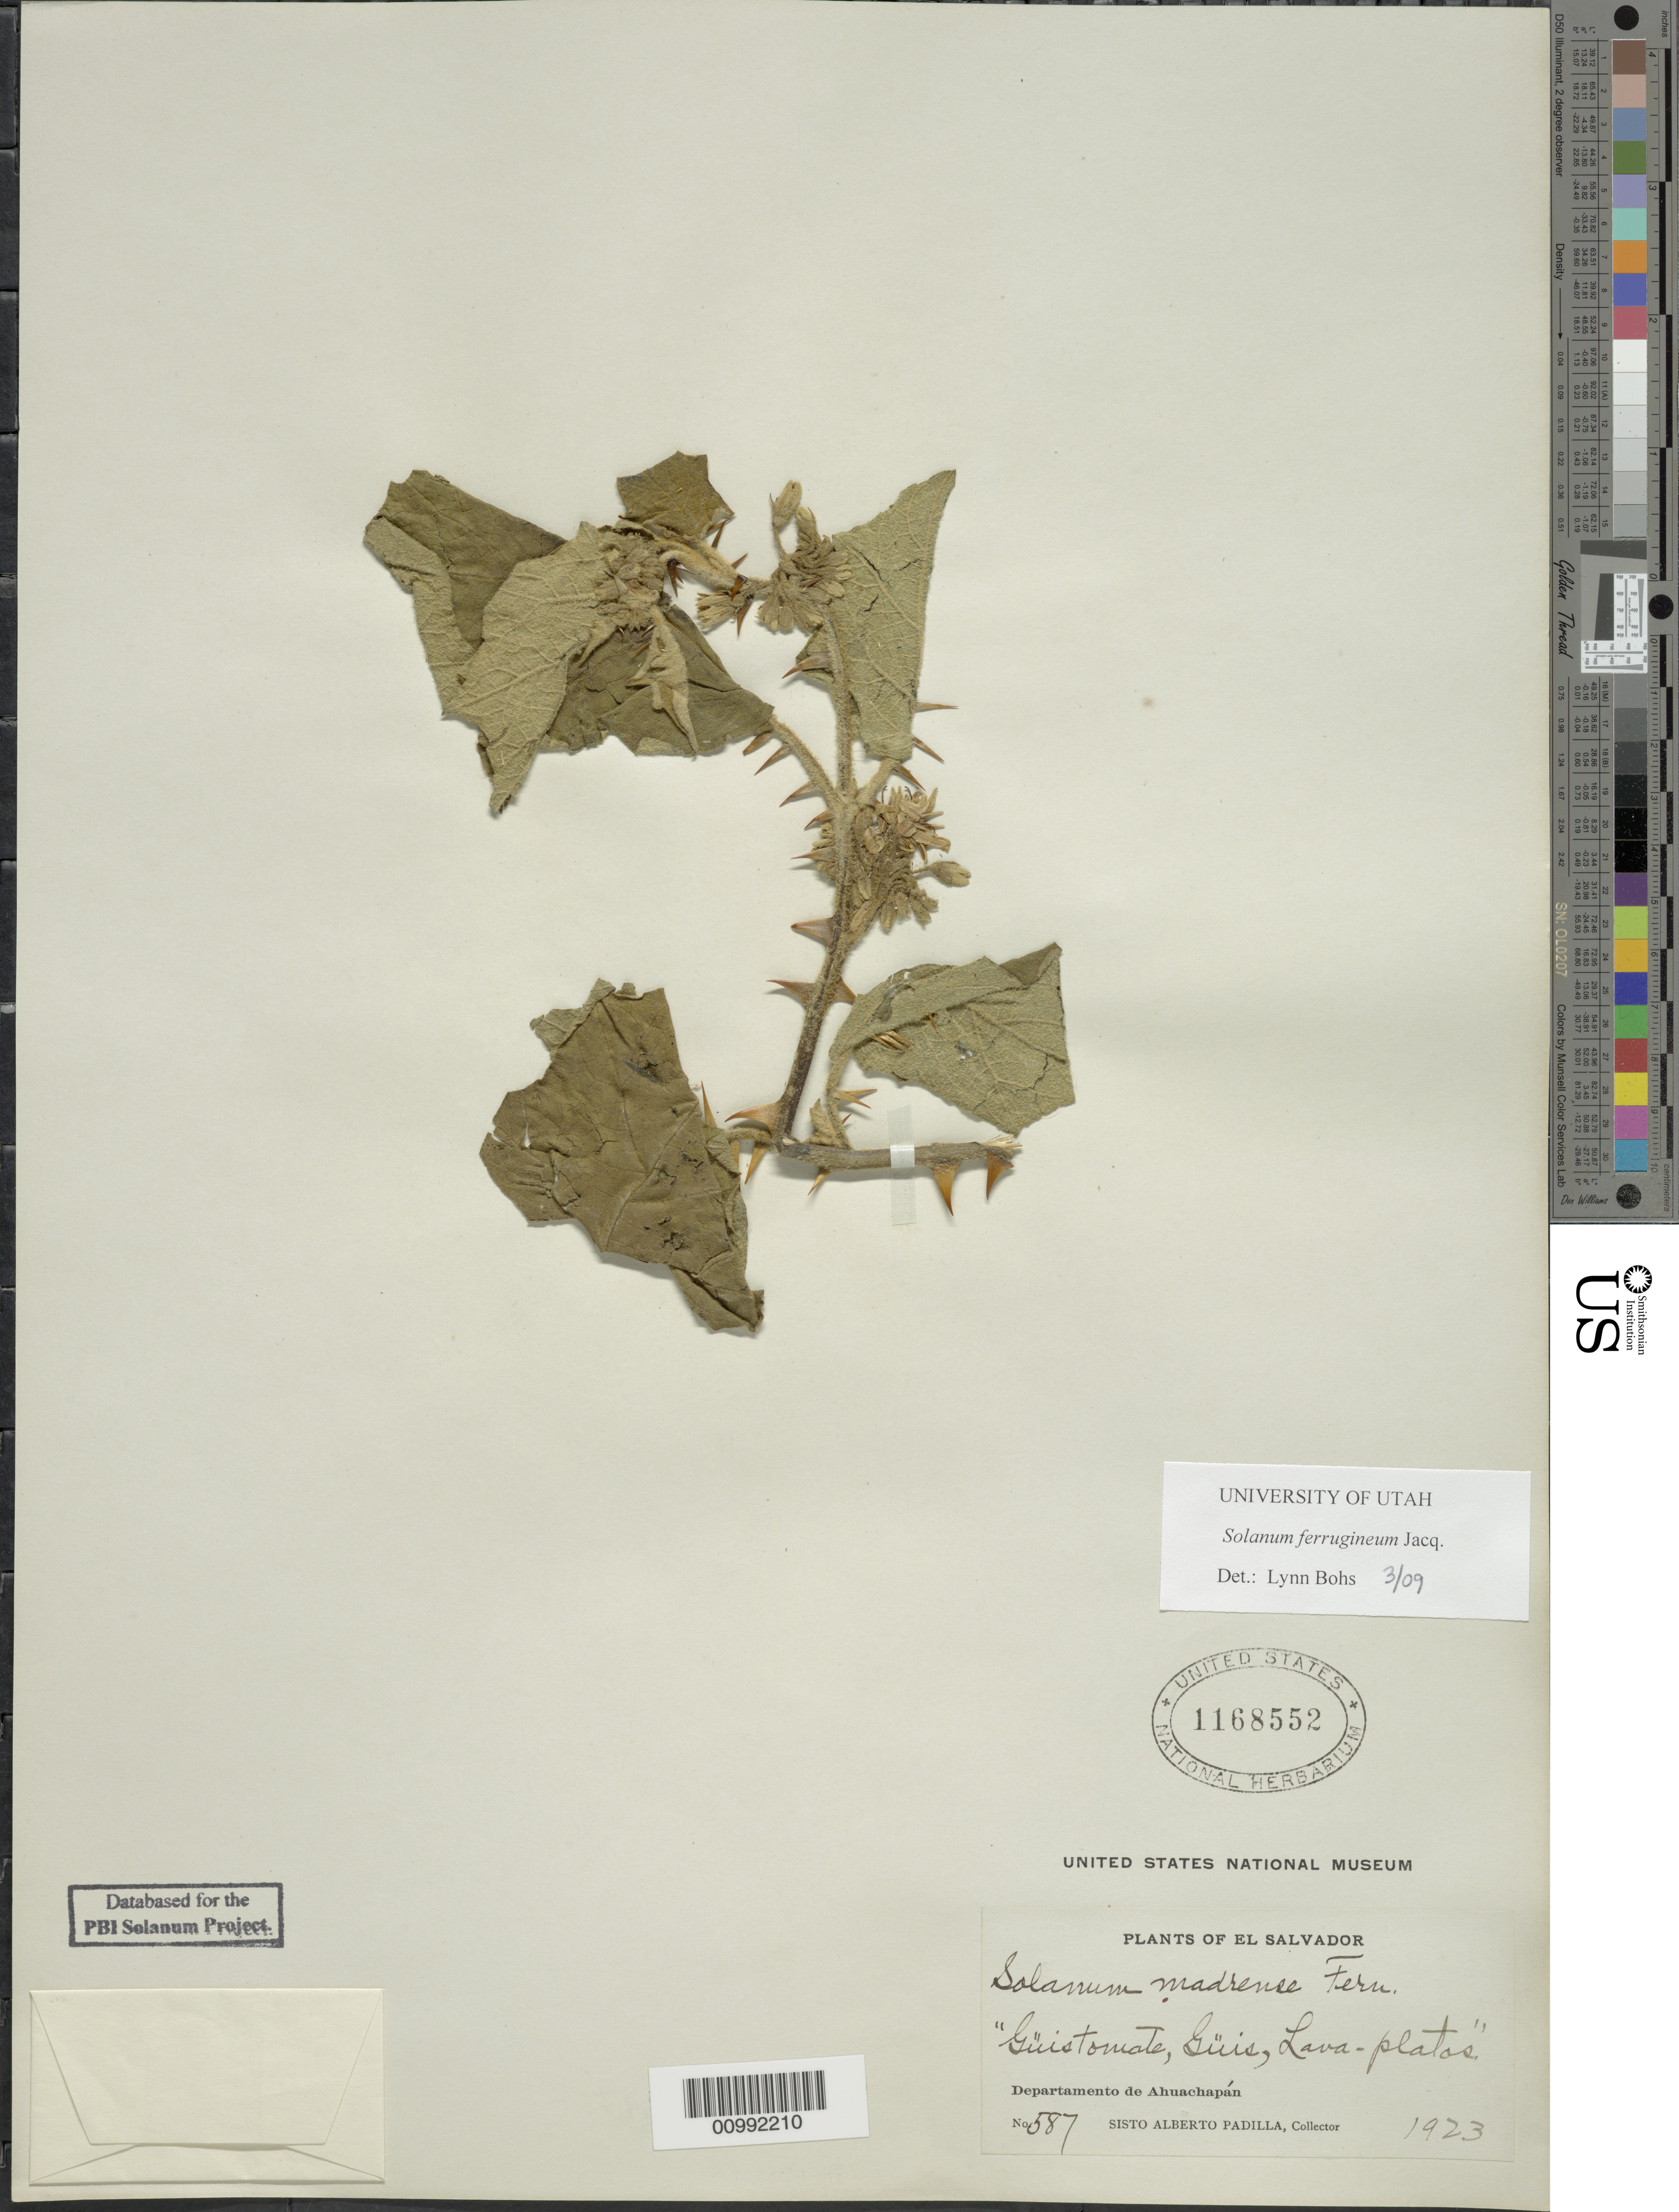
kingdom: Plantae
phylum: Tracheophyta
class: Magnoliopsida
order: Solanales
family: Solanaceae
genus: Solanum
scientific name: Solanum ferrugineum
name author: Jacq.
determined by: Bohs, L. A.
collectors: S. A. Padilla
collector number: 587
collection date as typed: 1923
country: El Salvador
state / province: Ahuachapan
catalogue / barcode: US 1168552